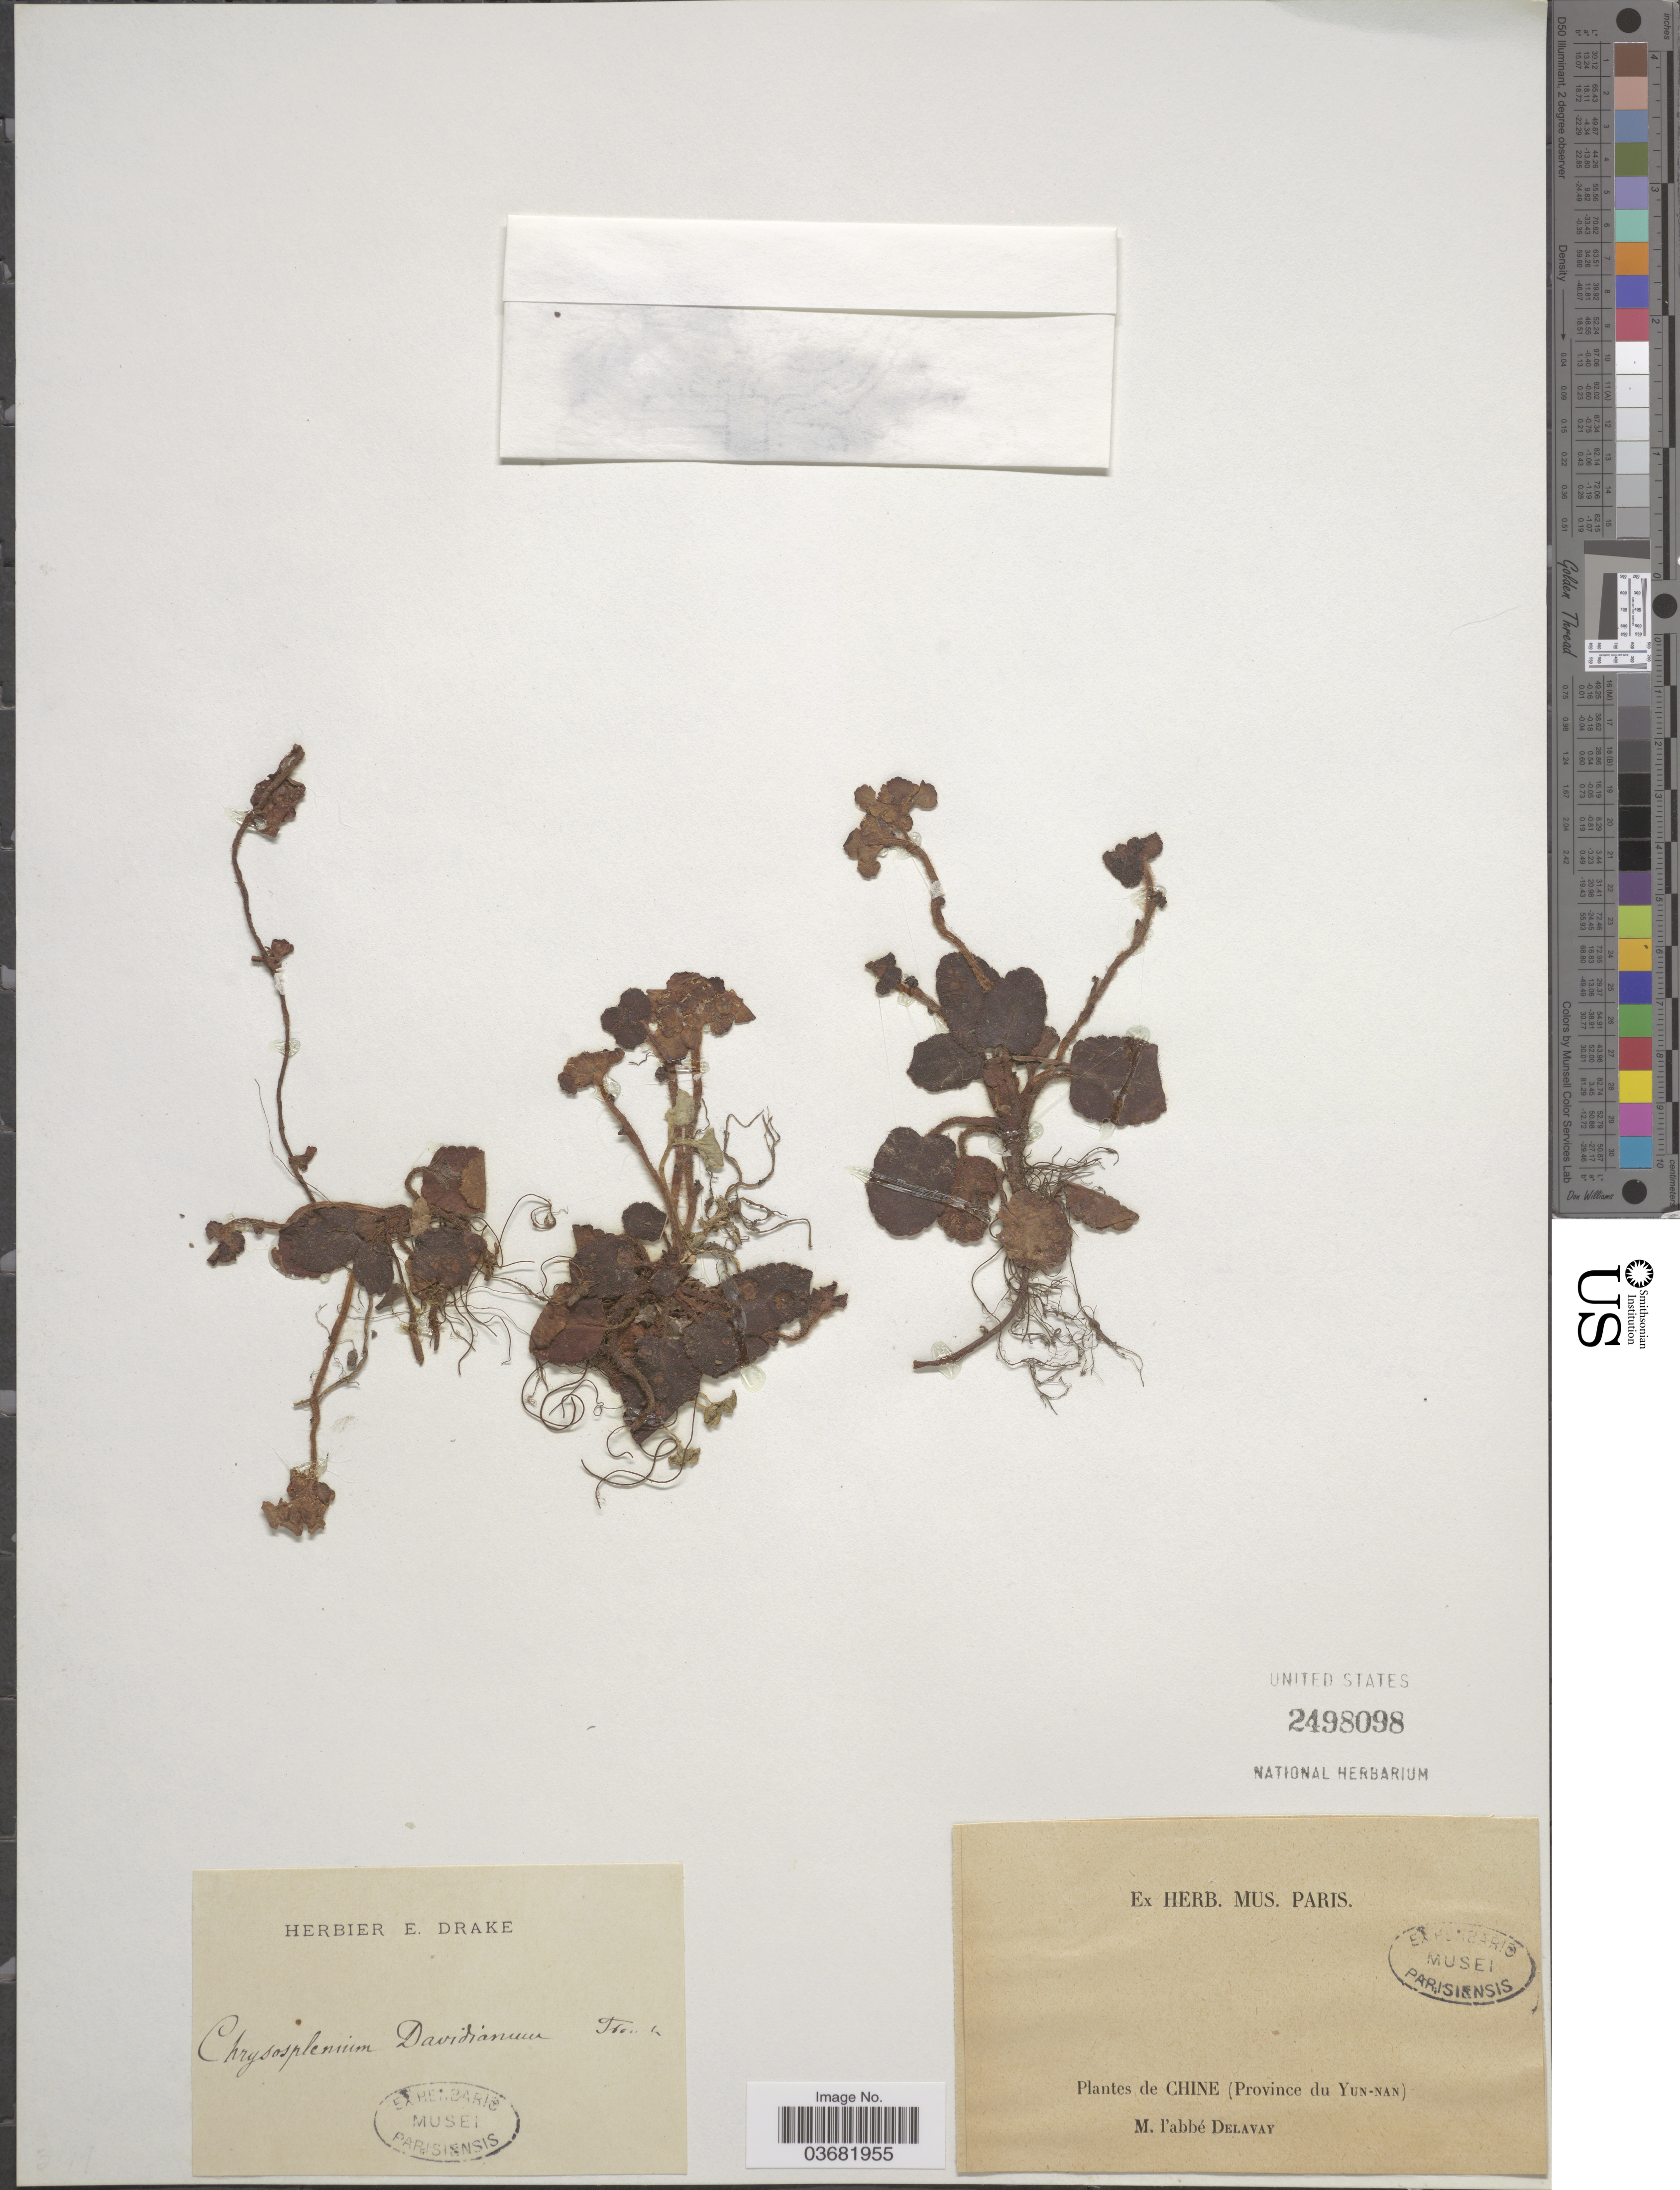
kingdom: Plantae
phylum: Tracheophyta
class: Magnoliopsida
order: Saxifragales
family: Saxifragaceae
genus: Chrysosplenium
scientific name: Chrysosplenium davidianum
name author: Decne. ex Maxim.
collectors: P. Delavay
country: China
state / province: Yunnan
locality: Province du Yun-nan.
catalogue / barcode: US 2498098